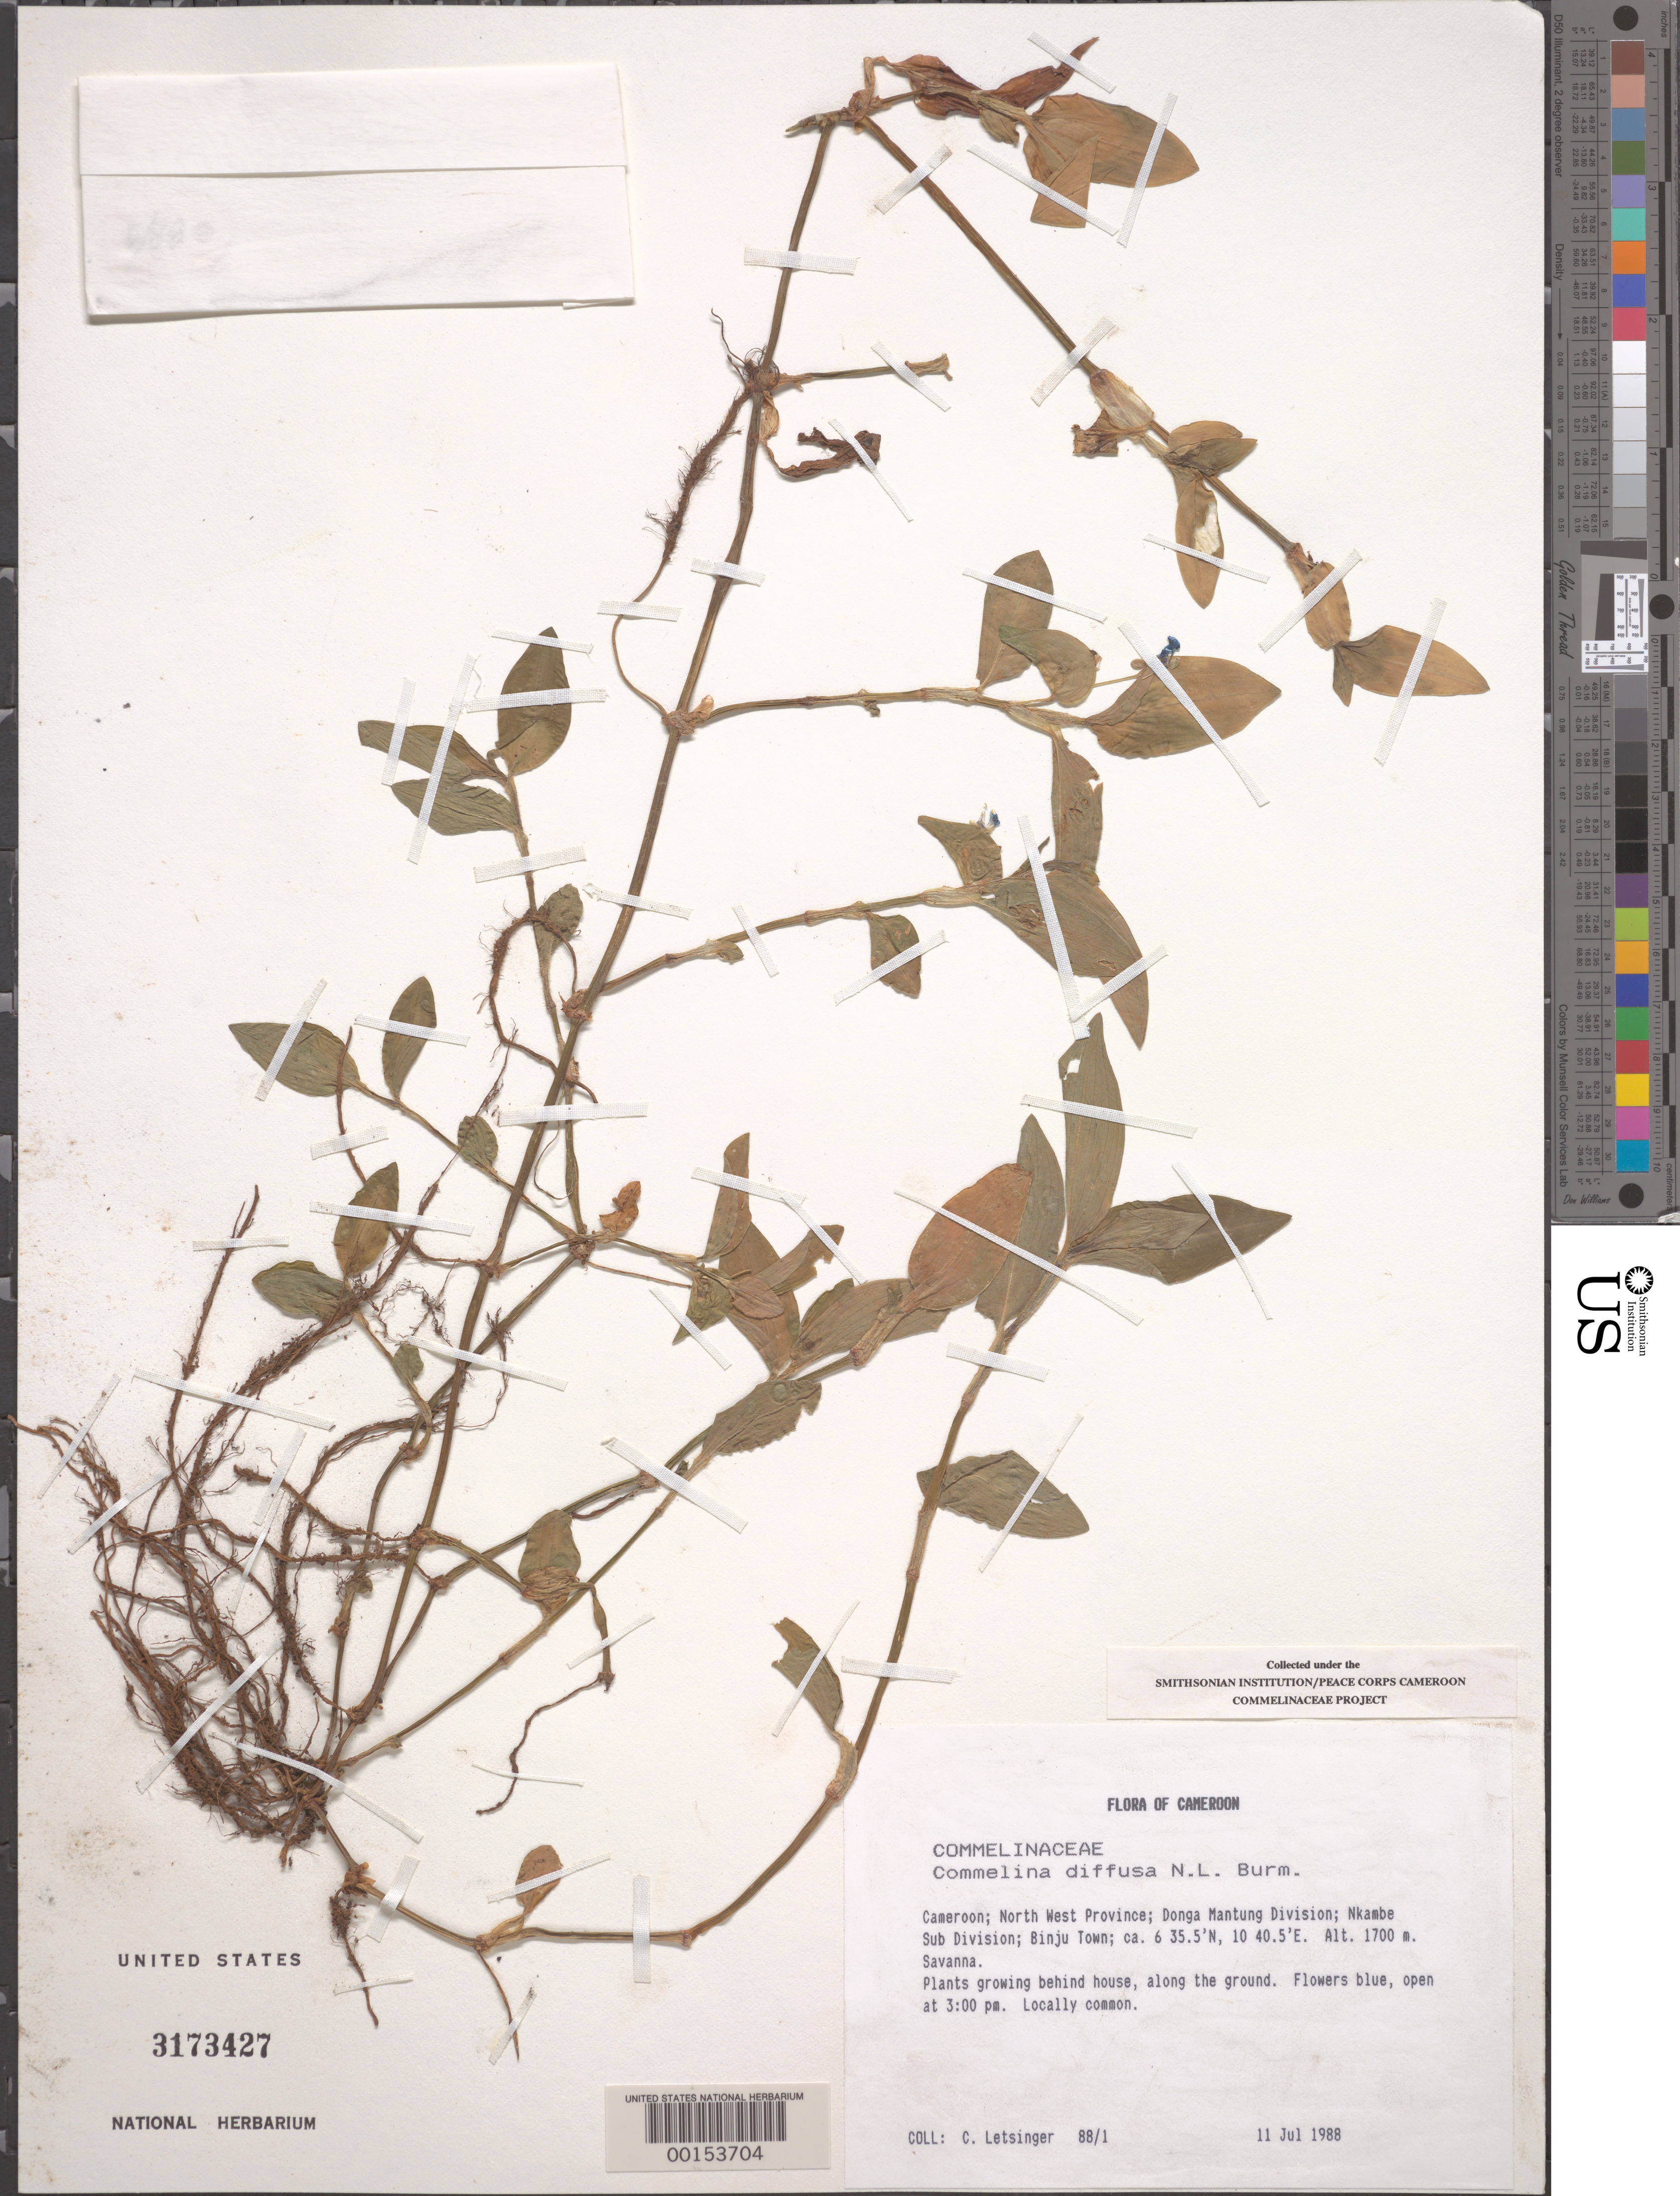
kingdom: Plantae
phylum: Tracheophyta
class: Liliopsida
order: Commelinales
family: Commelinaceae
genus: Commelina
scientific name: Commelina diffusa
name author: Burm. f.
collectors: C. Letsinger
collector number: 88/1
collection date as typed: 11 Jul 1988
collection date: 1988-07-11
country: Cameroon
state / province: Nord-ouest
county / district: Donga-mantung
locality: Nkambe subdivision, binju town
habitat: Savanna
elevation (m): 1700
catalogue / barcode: US 3173427